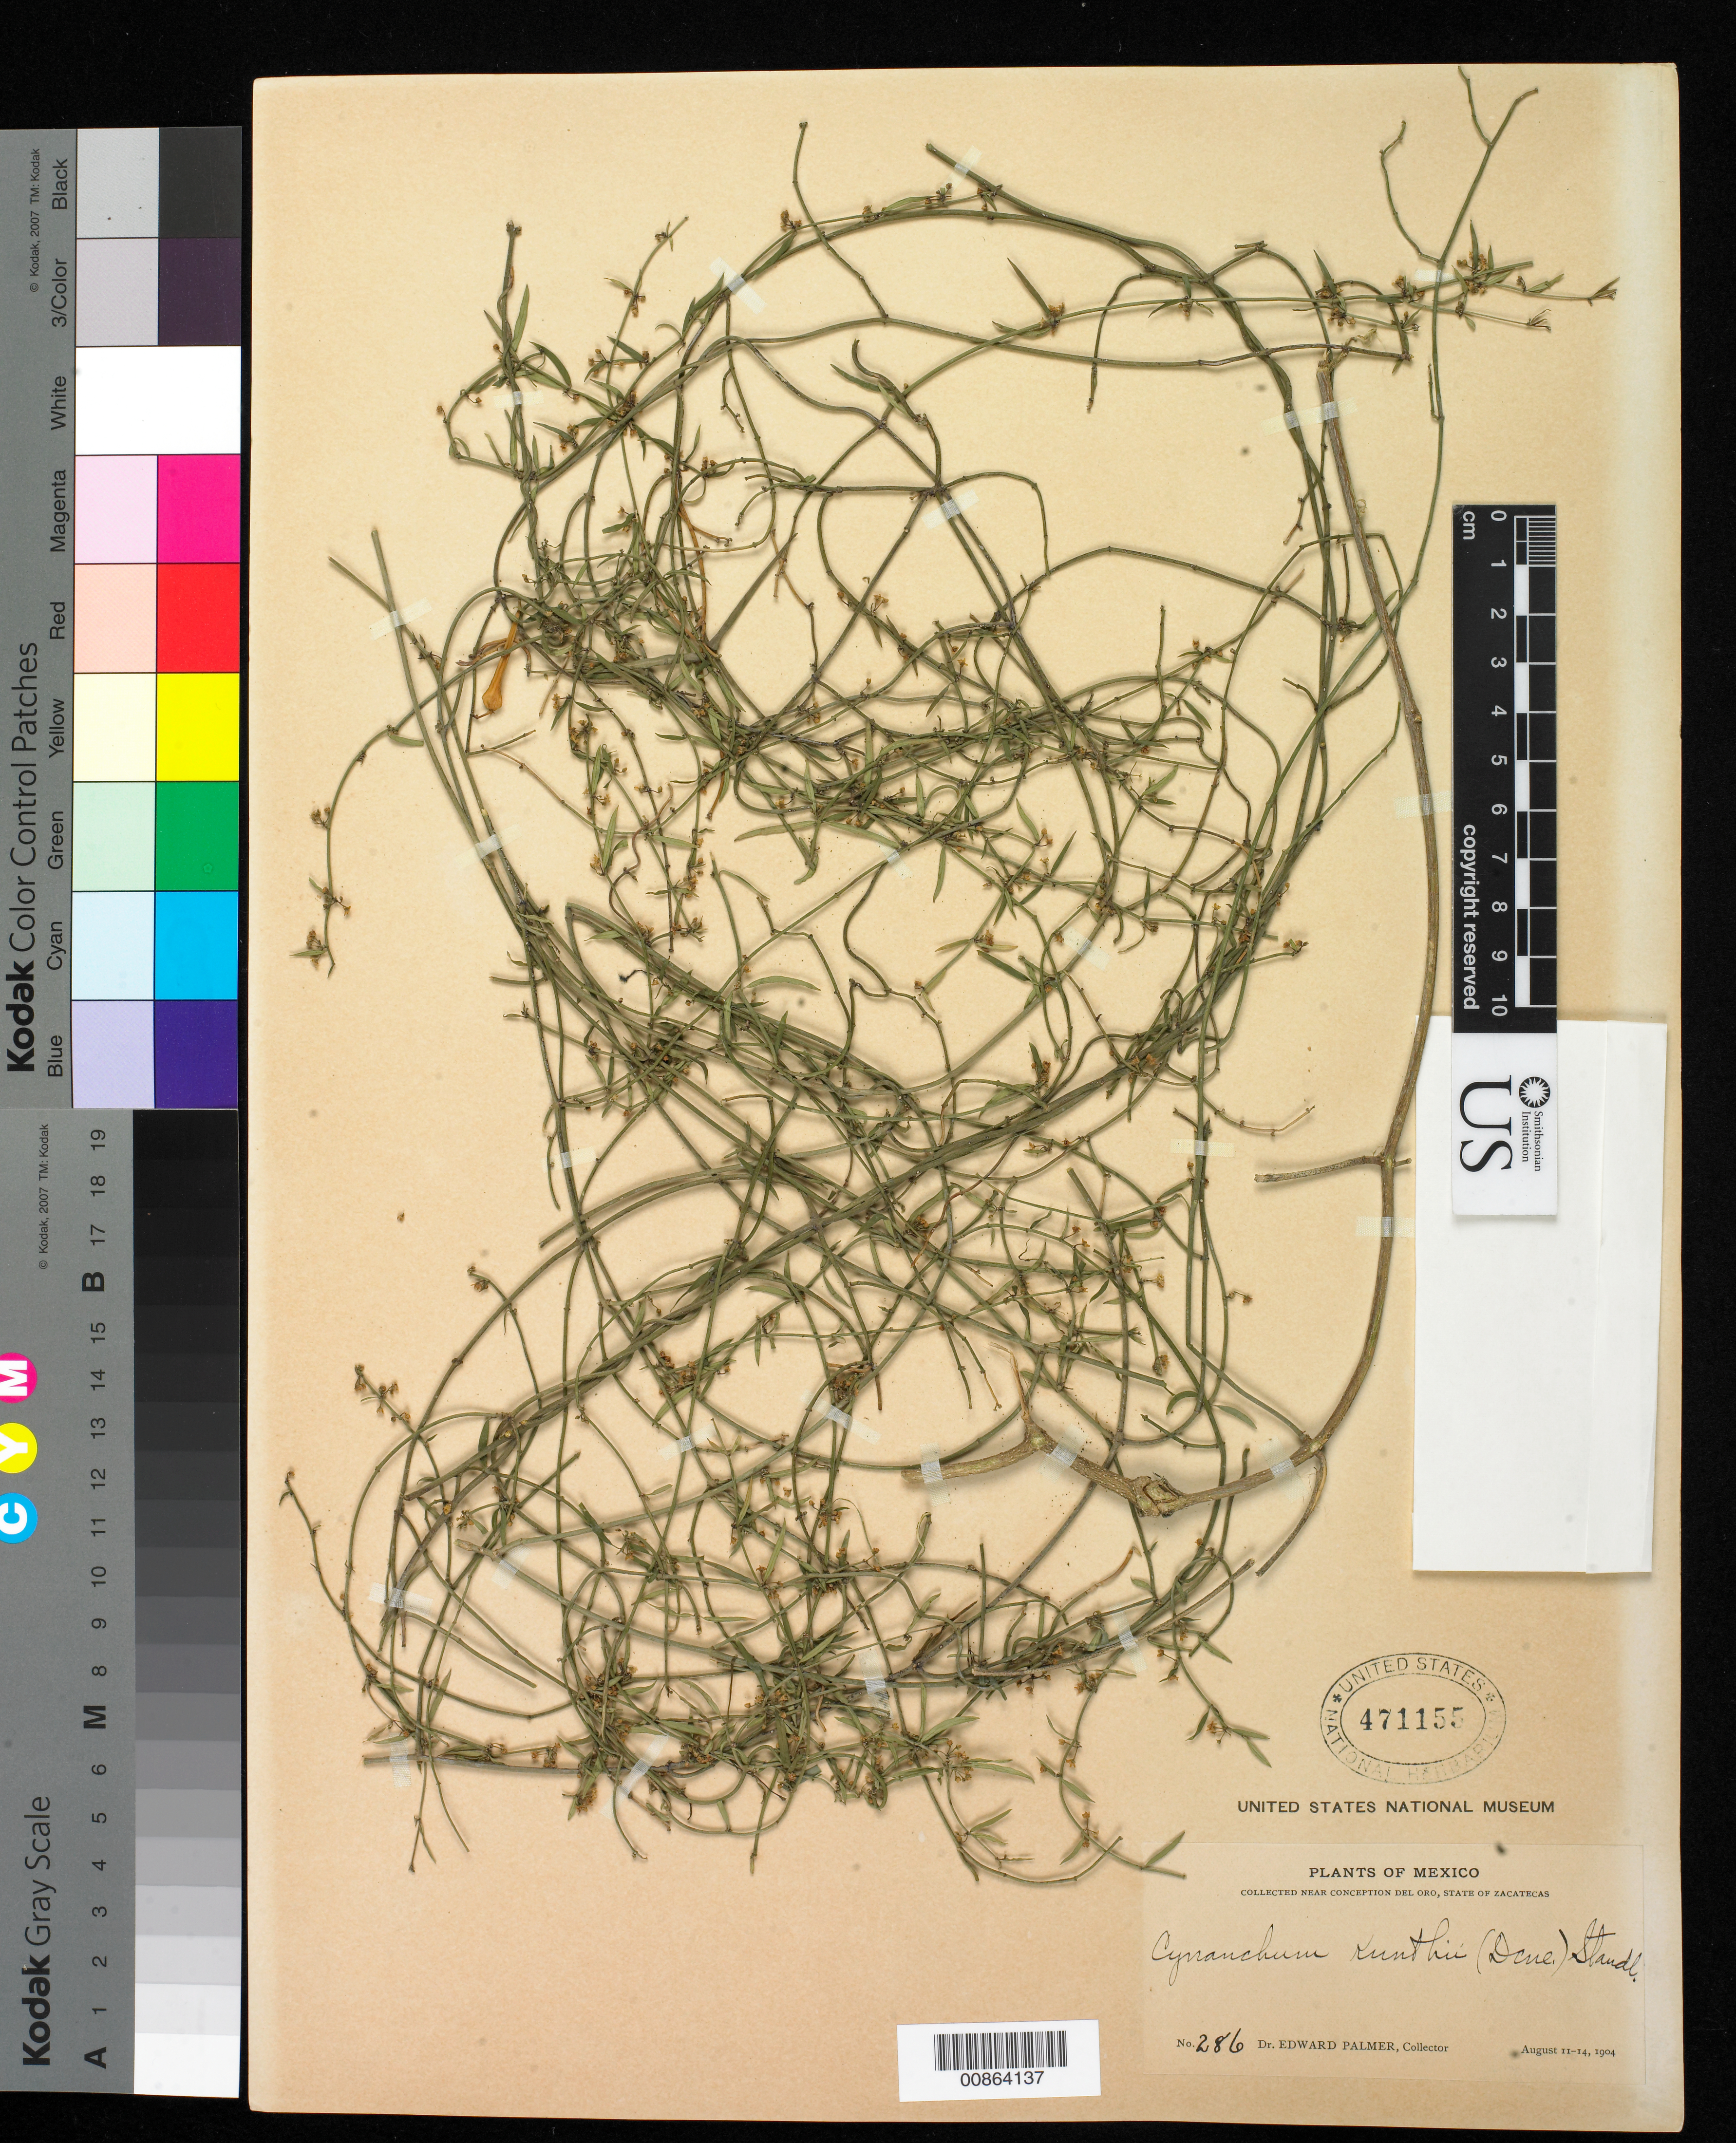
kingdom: Plantae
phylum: Tracheophyta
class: Magnoliopsida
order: Gentianales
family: Apocynaceae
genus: Cynanchum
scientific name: Cynanchum kunthii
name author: (Decne.) Standl.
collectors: E. Palmer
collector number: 286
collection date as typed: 11 Aug 1904 to 14 Aug 1904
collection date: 1904-08-11/1904-08-14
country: Mexico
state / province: Zacatecas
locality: Near Concepción del Oro, Zacatecas.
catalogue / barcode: US 471155